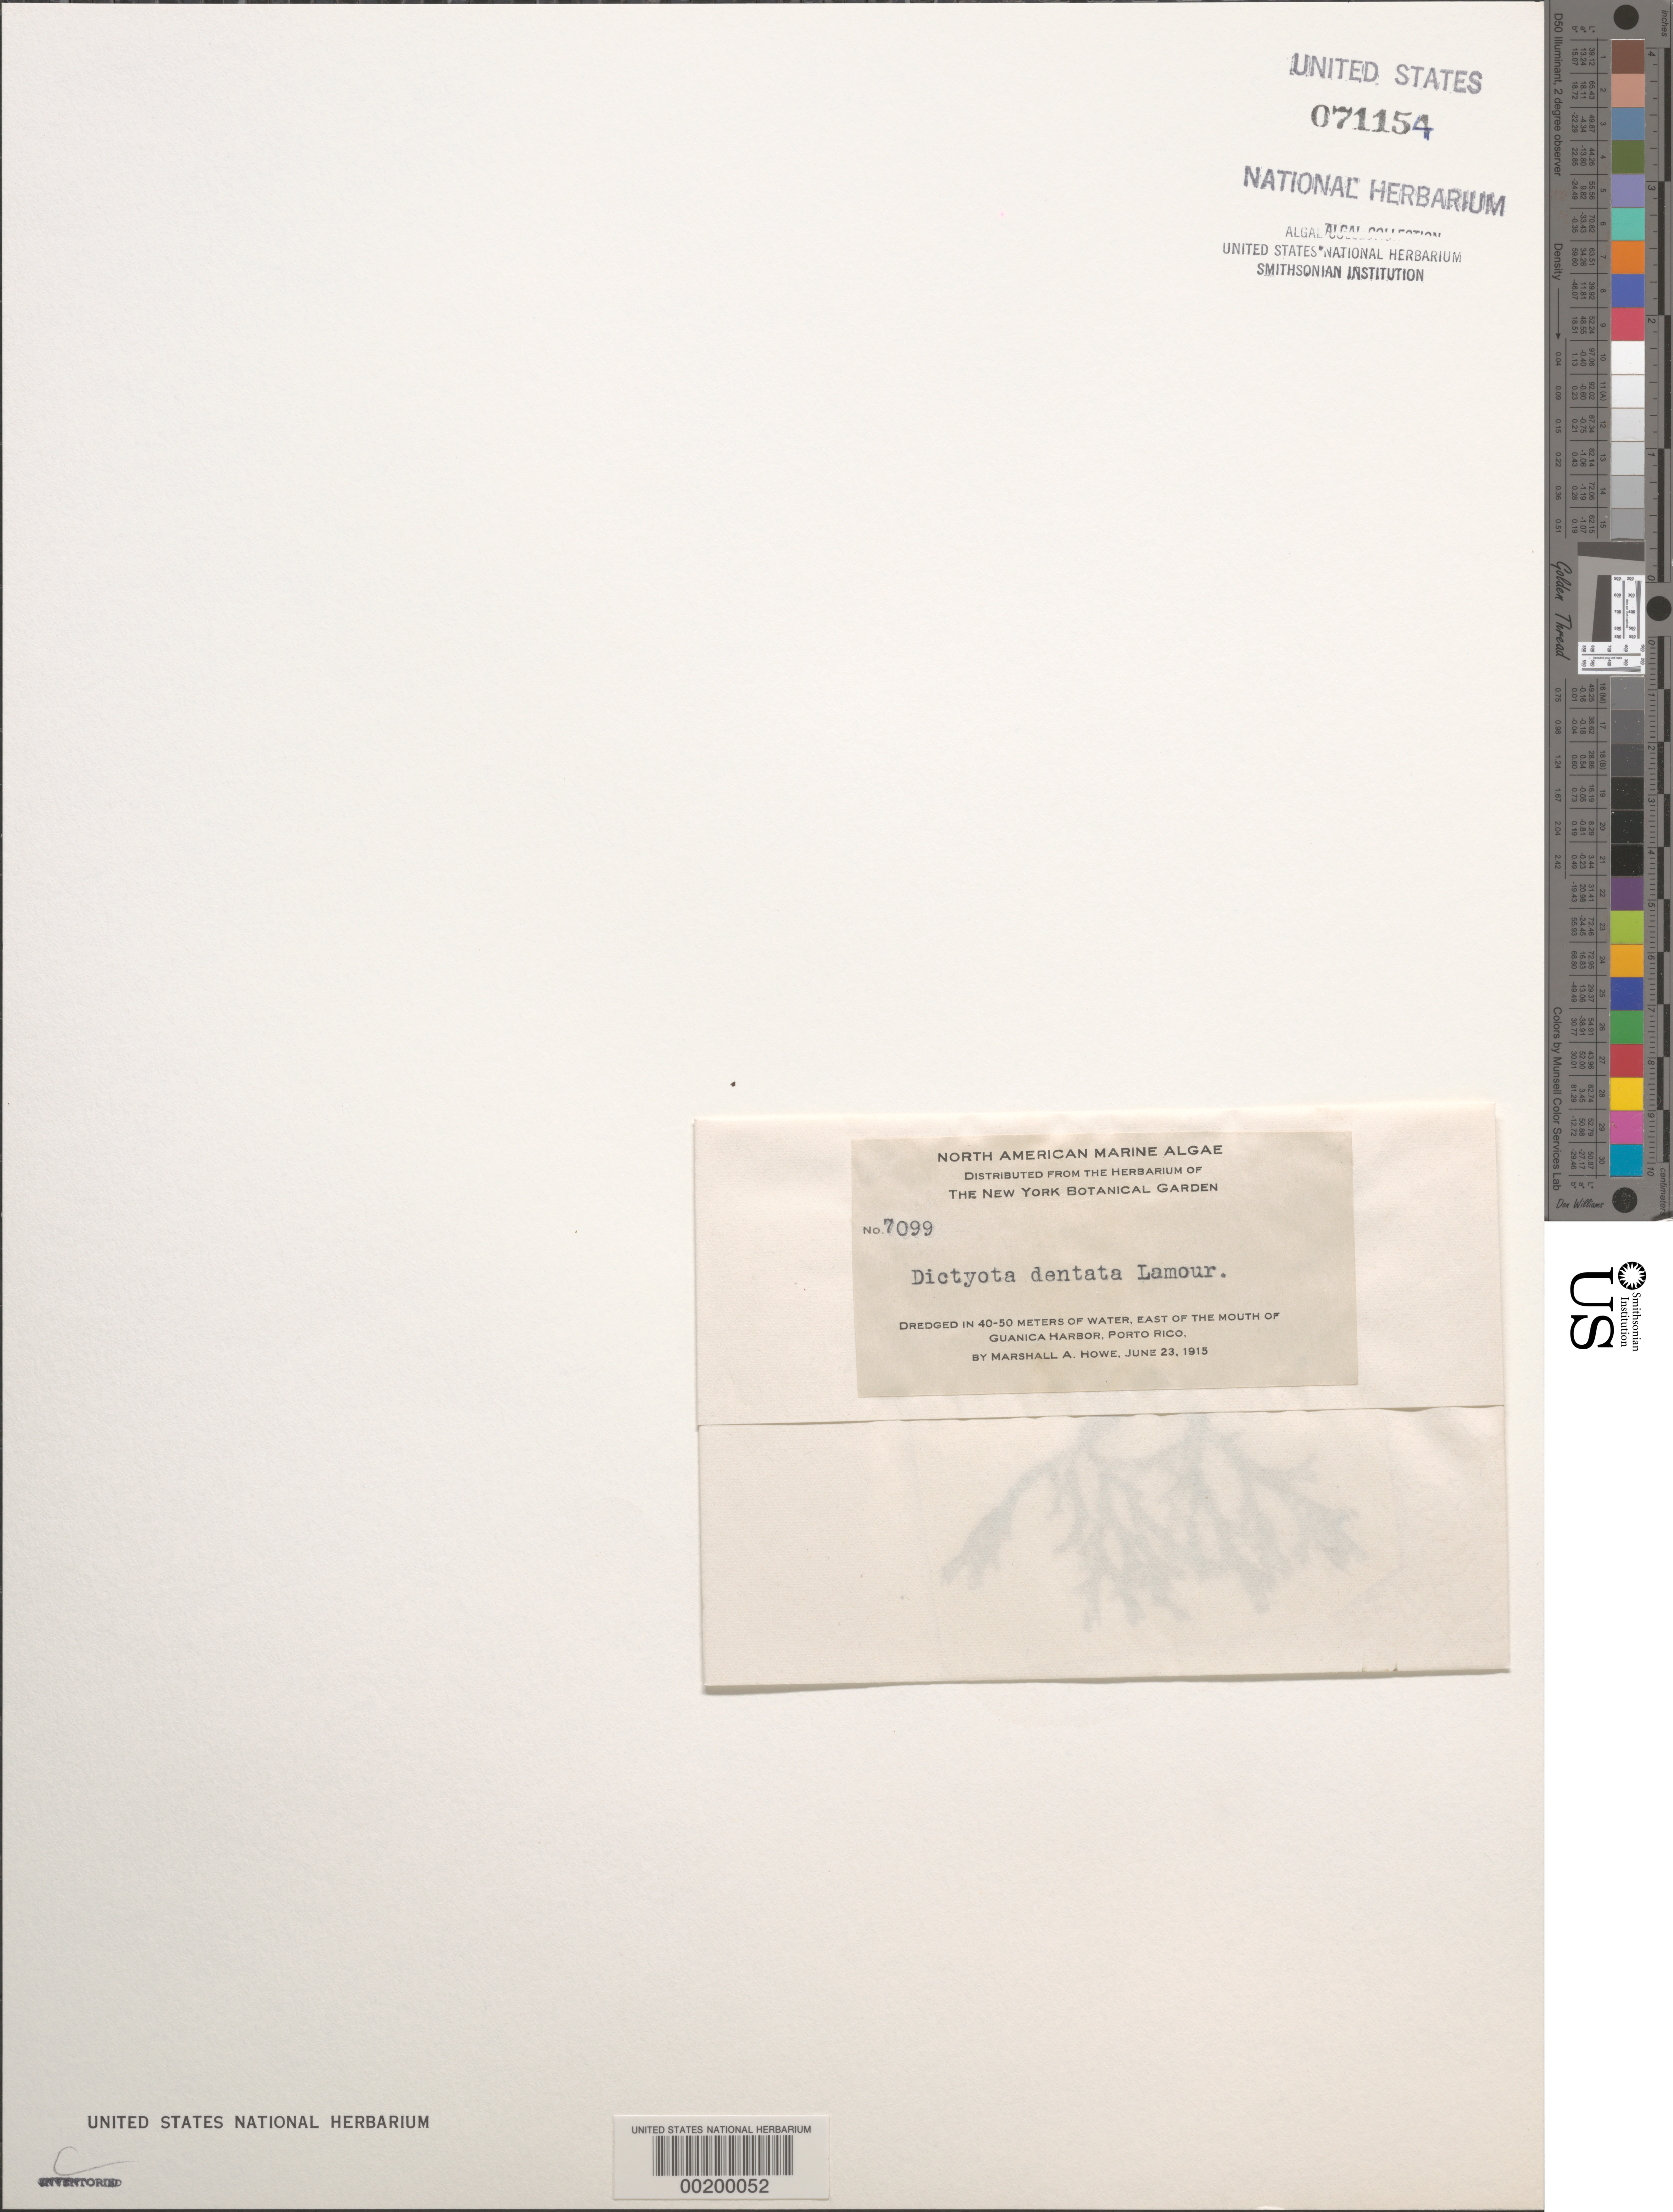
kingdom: Chromista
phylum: Ochrophyta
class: Phaeophyceae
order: Dictyotales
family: Dictyotaceae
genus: Dictyota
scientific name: Dictyota mertensii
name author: (C. Mart.) Kütz.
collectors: M. A. Howe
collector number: MAH 7099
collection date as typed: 23 Jun 1915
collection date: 1915-06-23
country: Puerto Rico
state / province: Guanica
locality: East of Guanica Harbor mouth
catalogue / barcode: US 71154